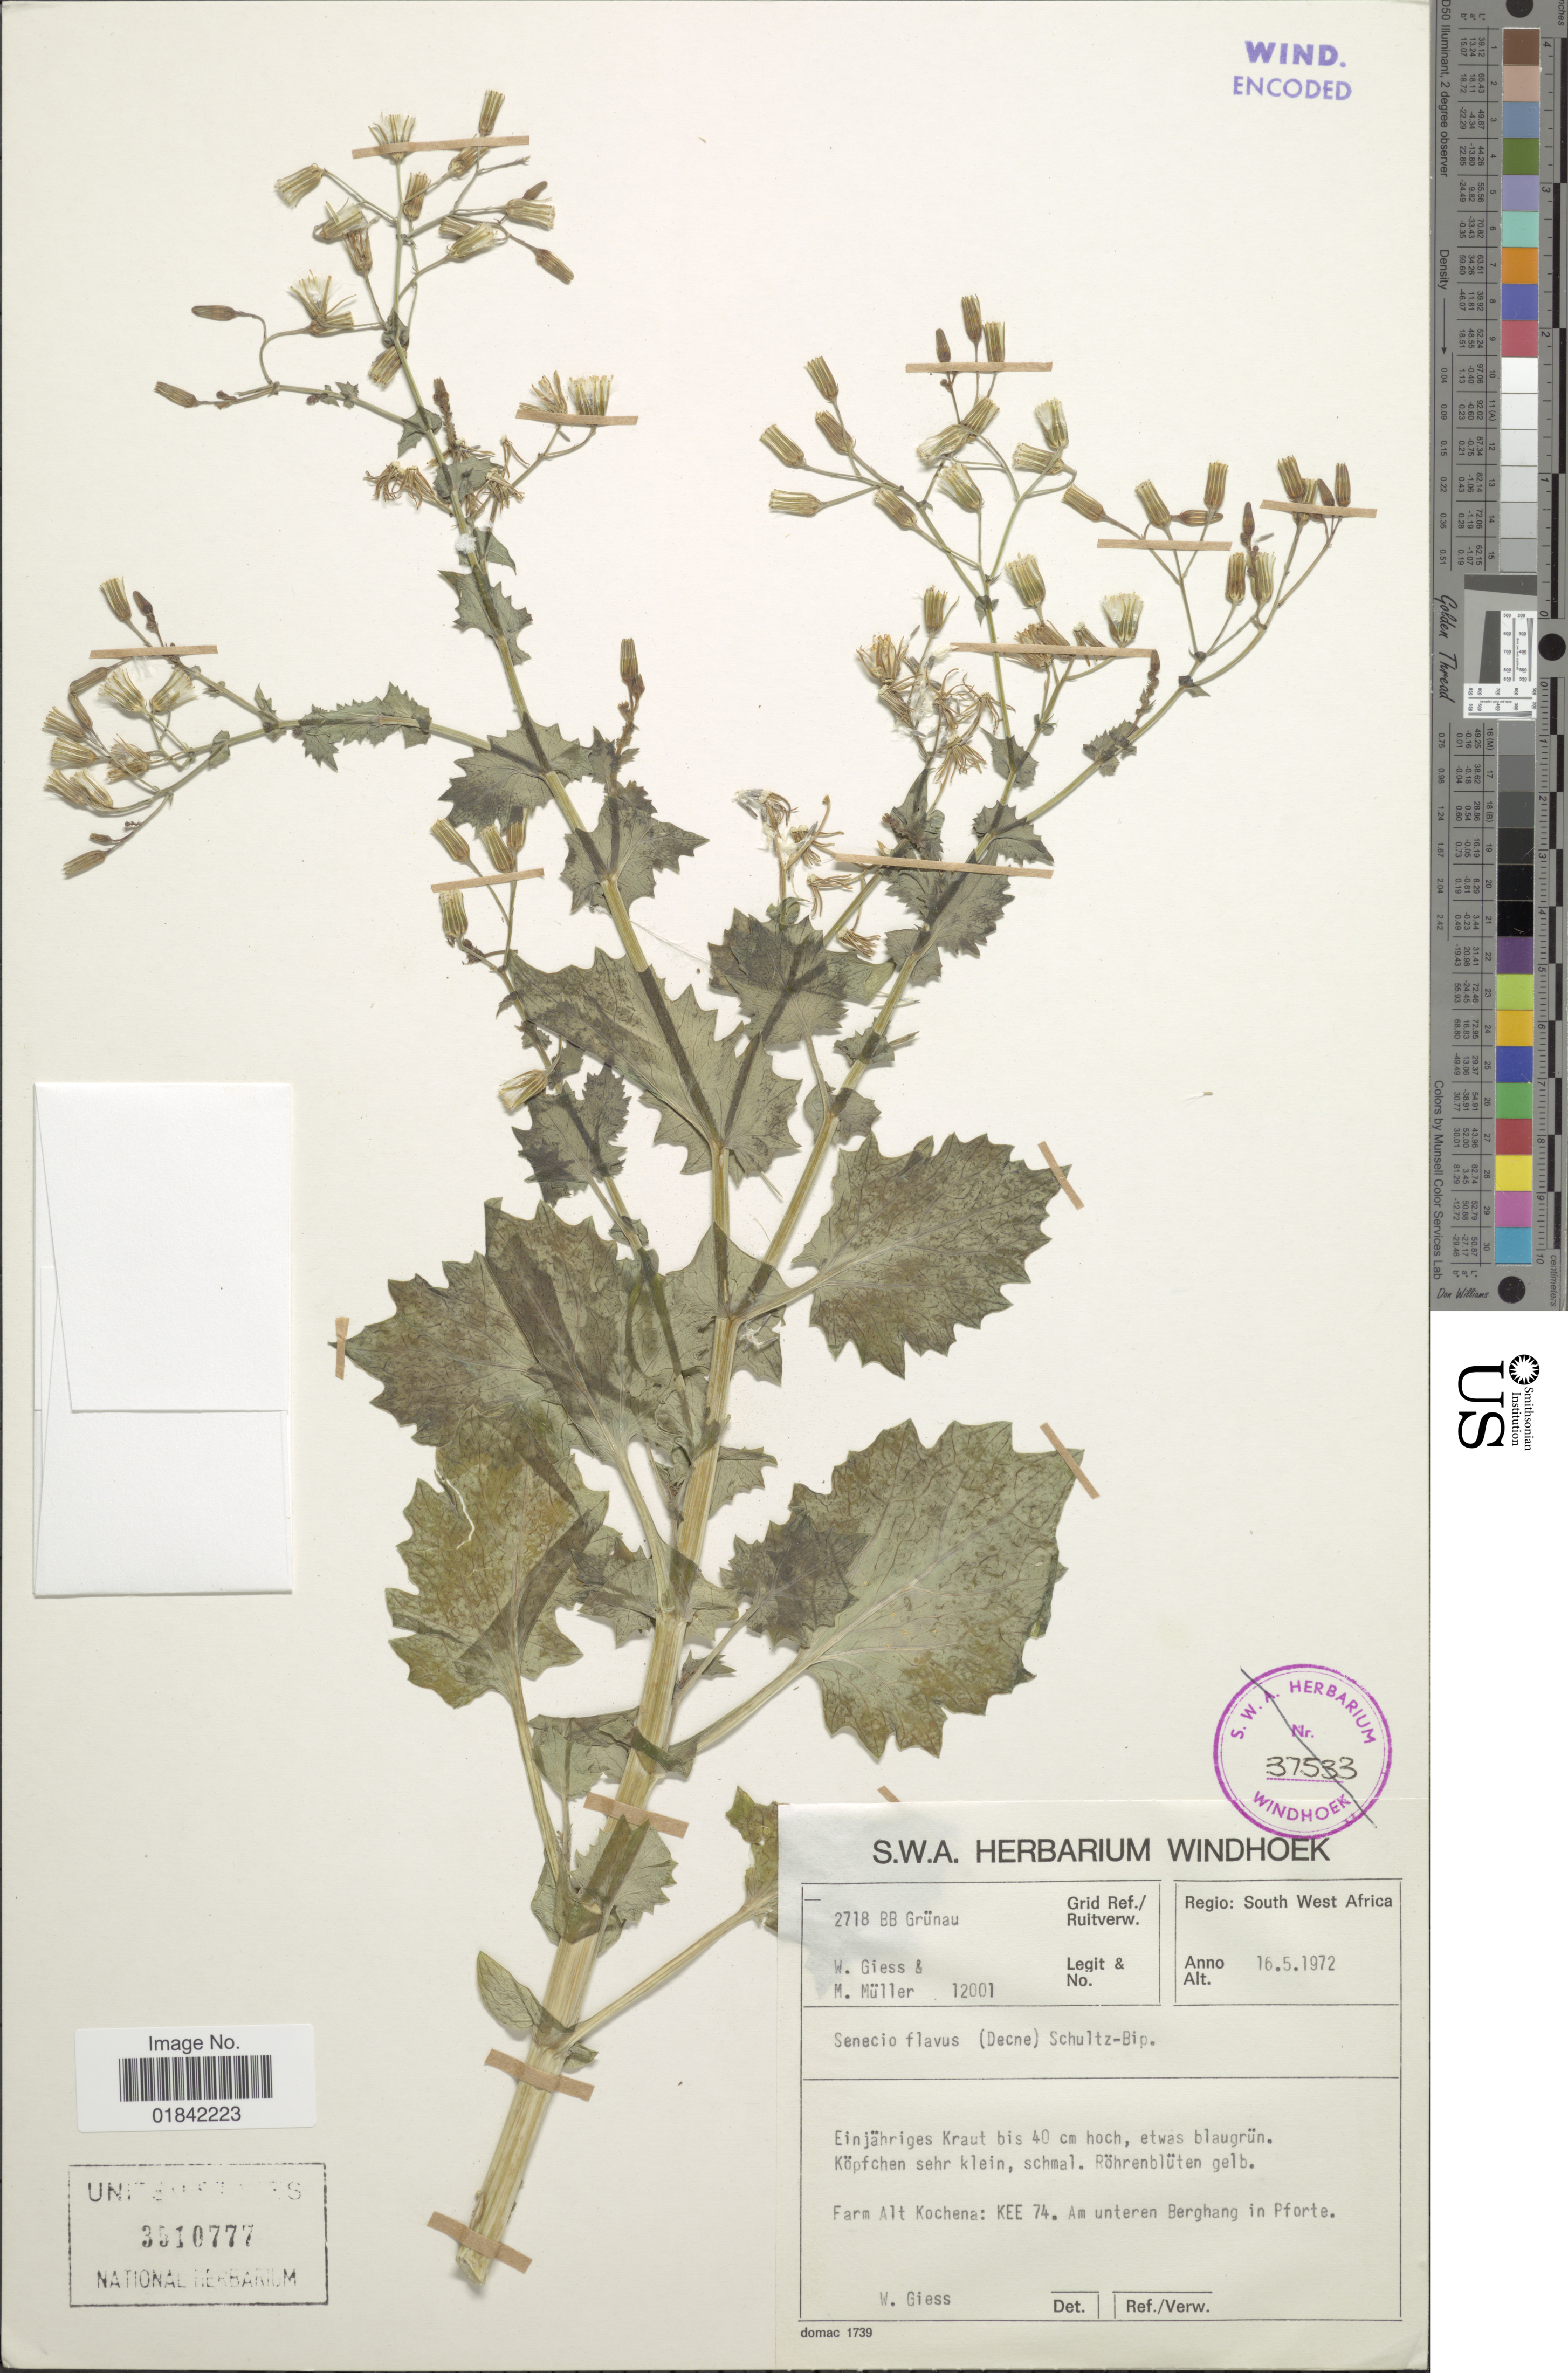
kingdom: Plantae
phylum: Tracheophyta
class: Magnoliopsida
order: Asterales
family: Asteraceae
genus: Senecio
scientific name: Senecio flavus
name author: (Decne.) Sch. Bip.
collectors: W. Giess & M. Muller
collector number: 12001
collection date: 1972-05-16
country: Namibia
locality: South West Africa, Farm Alt Kochena: KEE 74, am unteren Berghang in Pforte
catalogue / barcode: US 3510777